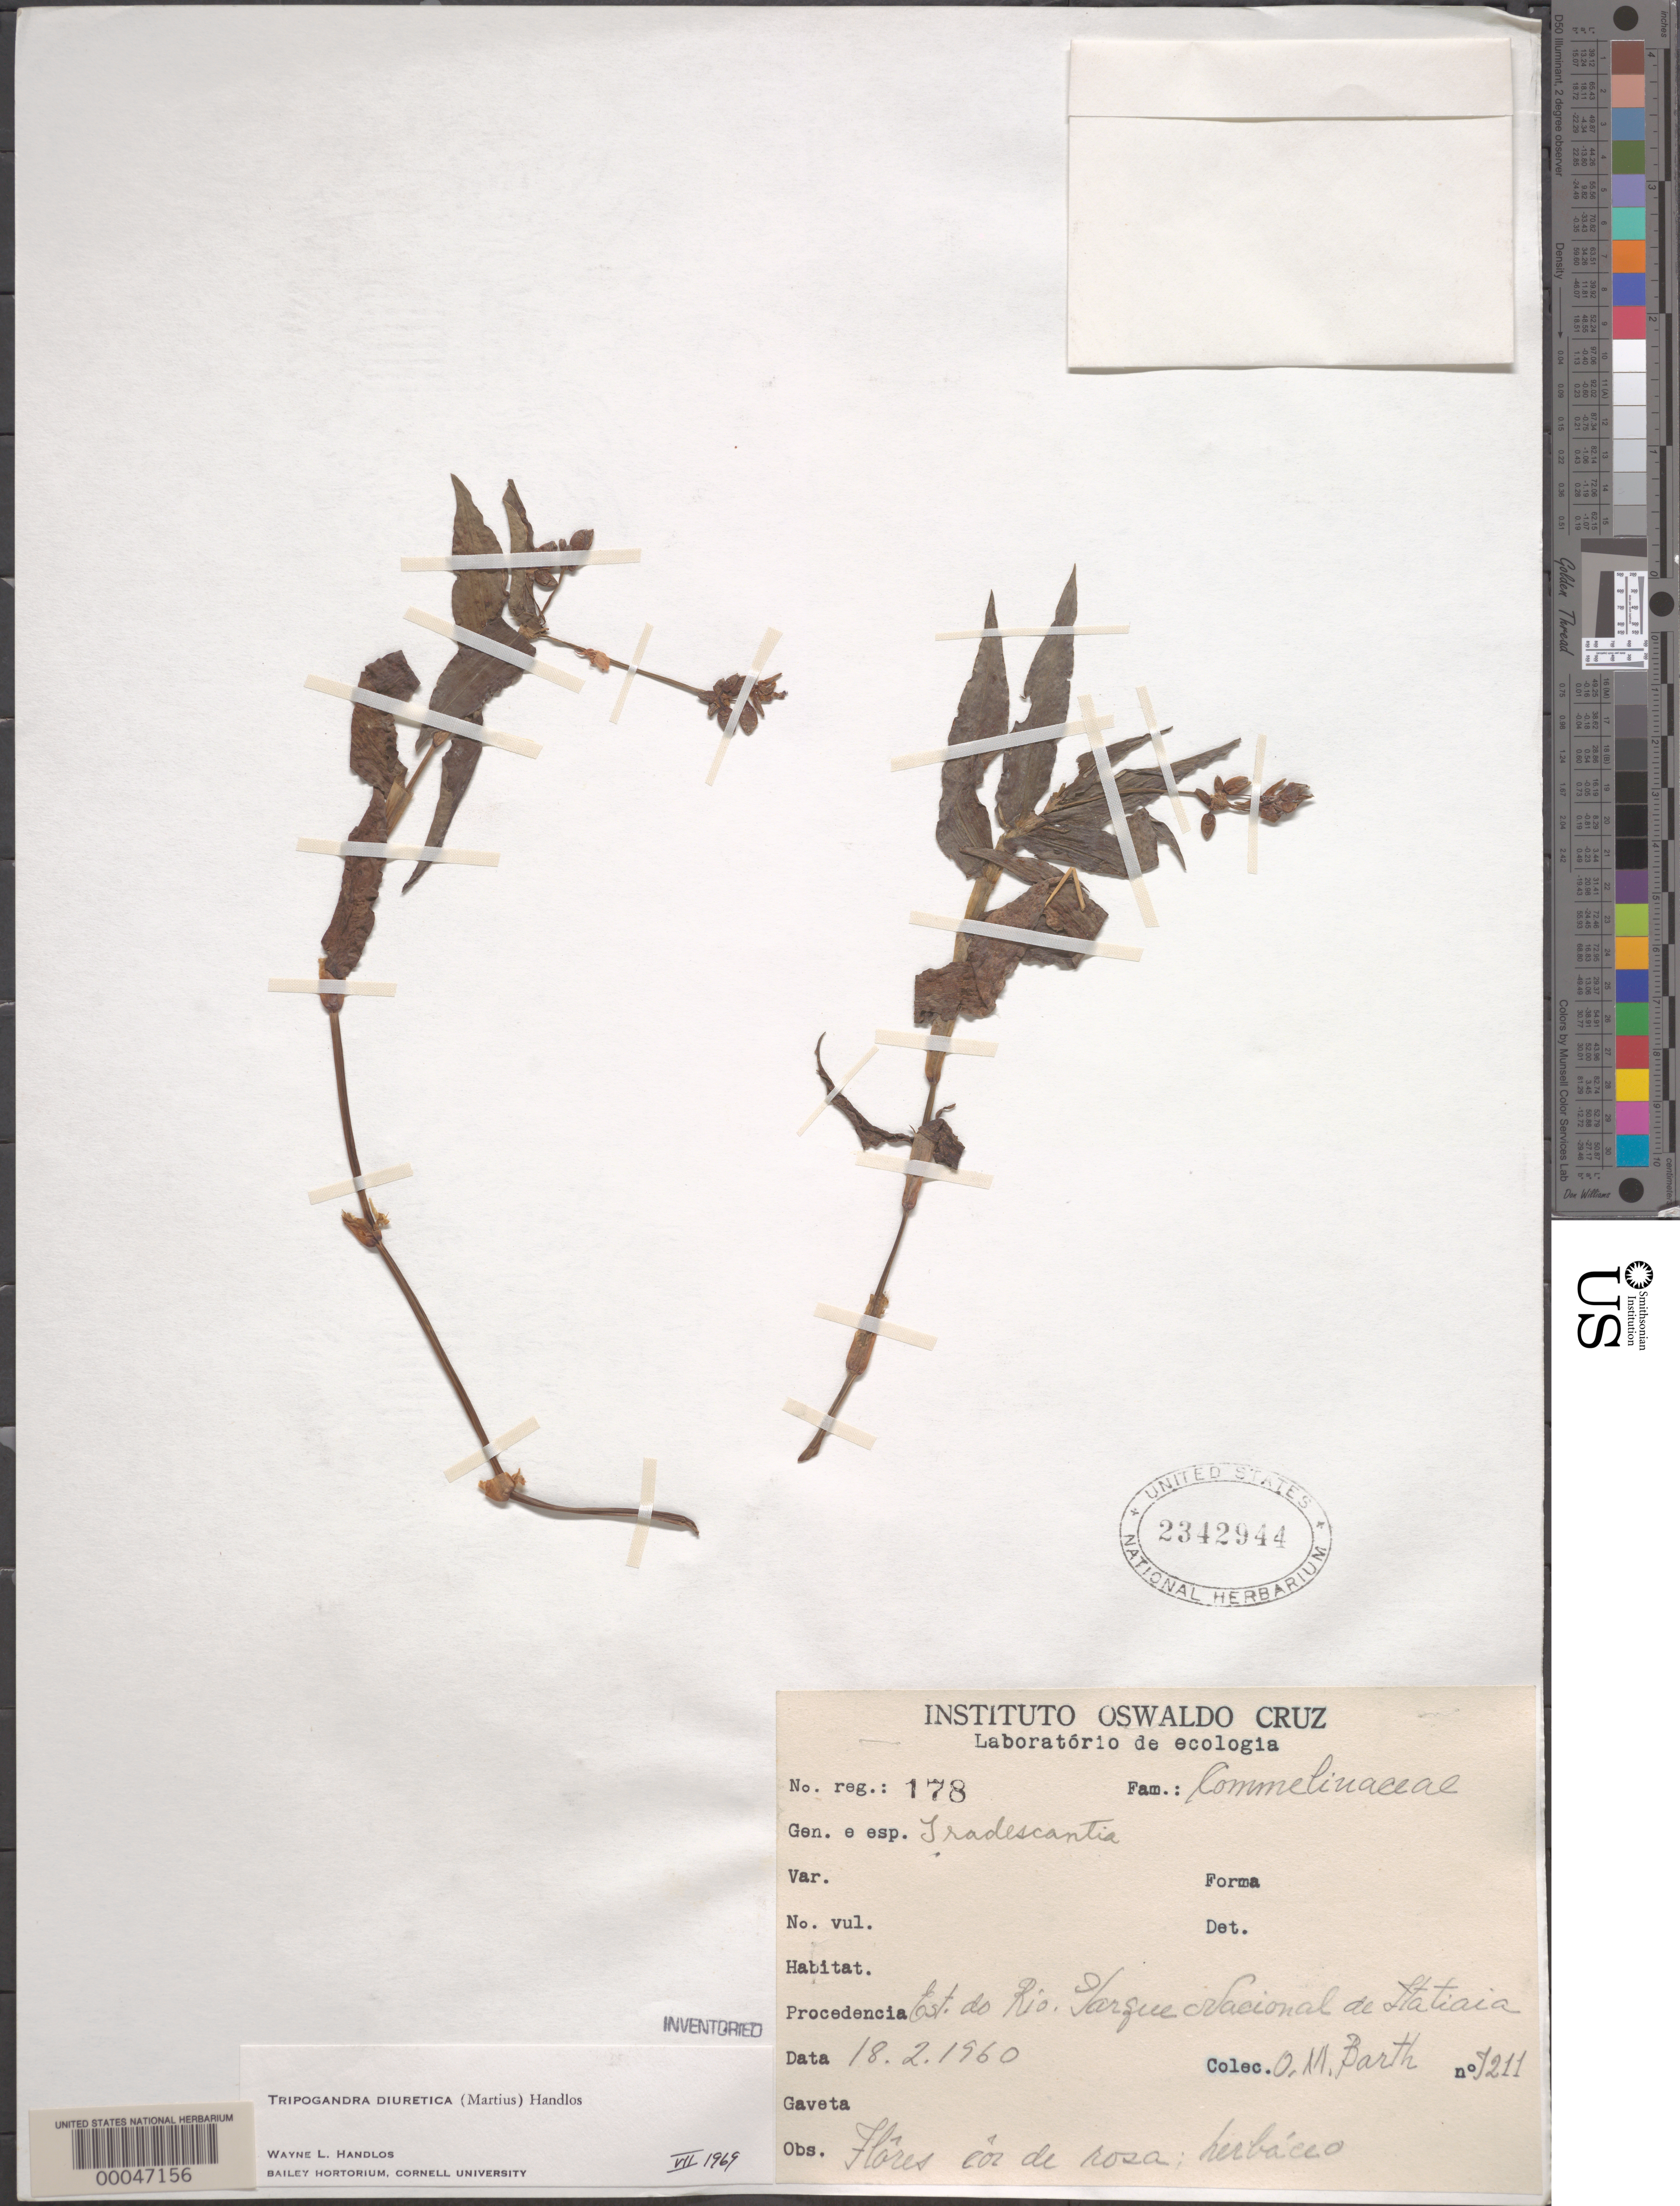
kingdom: Plantae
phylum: Tracheophyta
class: Liliopsida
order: Commelinales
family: Commelinaceae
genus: Tripogandra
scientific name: Tripogandra diuretica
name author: (Mart.) Handlos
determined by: Handlos, W. L.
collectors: O. Barth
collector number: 7211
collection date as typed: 18 Feb 1960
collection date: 1960-02-18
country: Bolivia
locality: Rio Harque vacional de itatiaia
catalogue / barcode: US 2342944